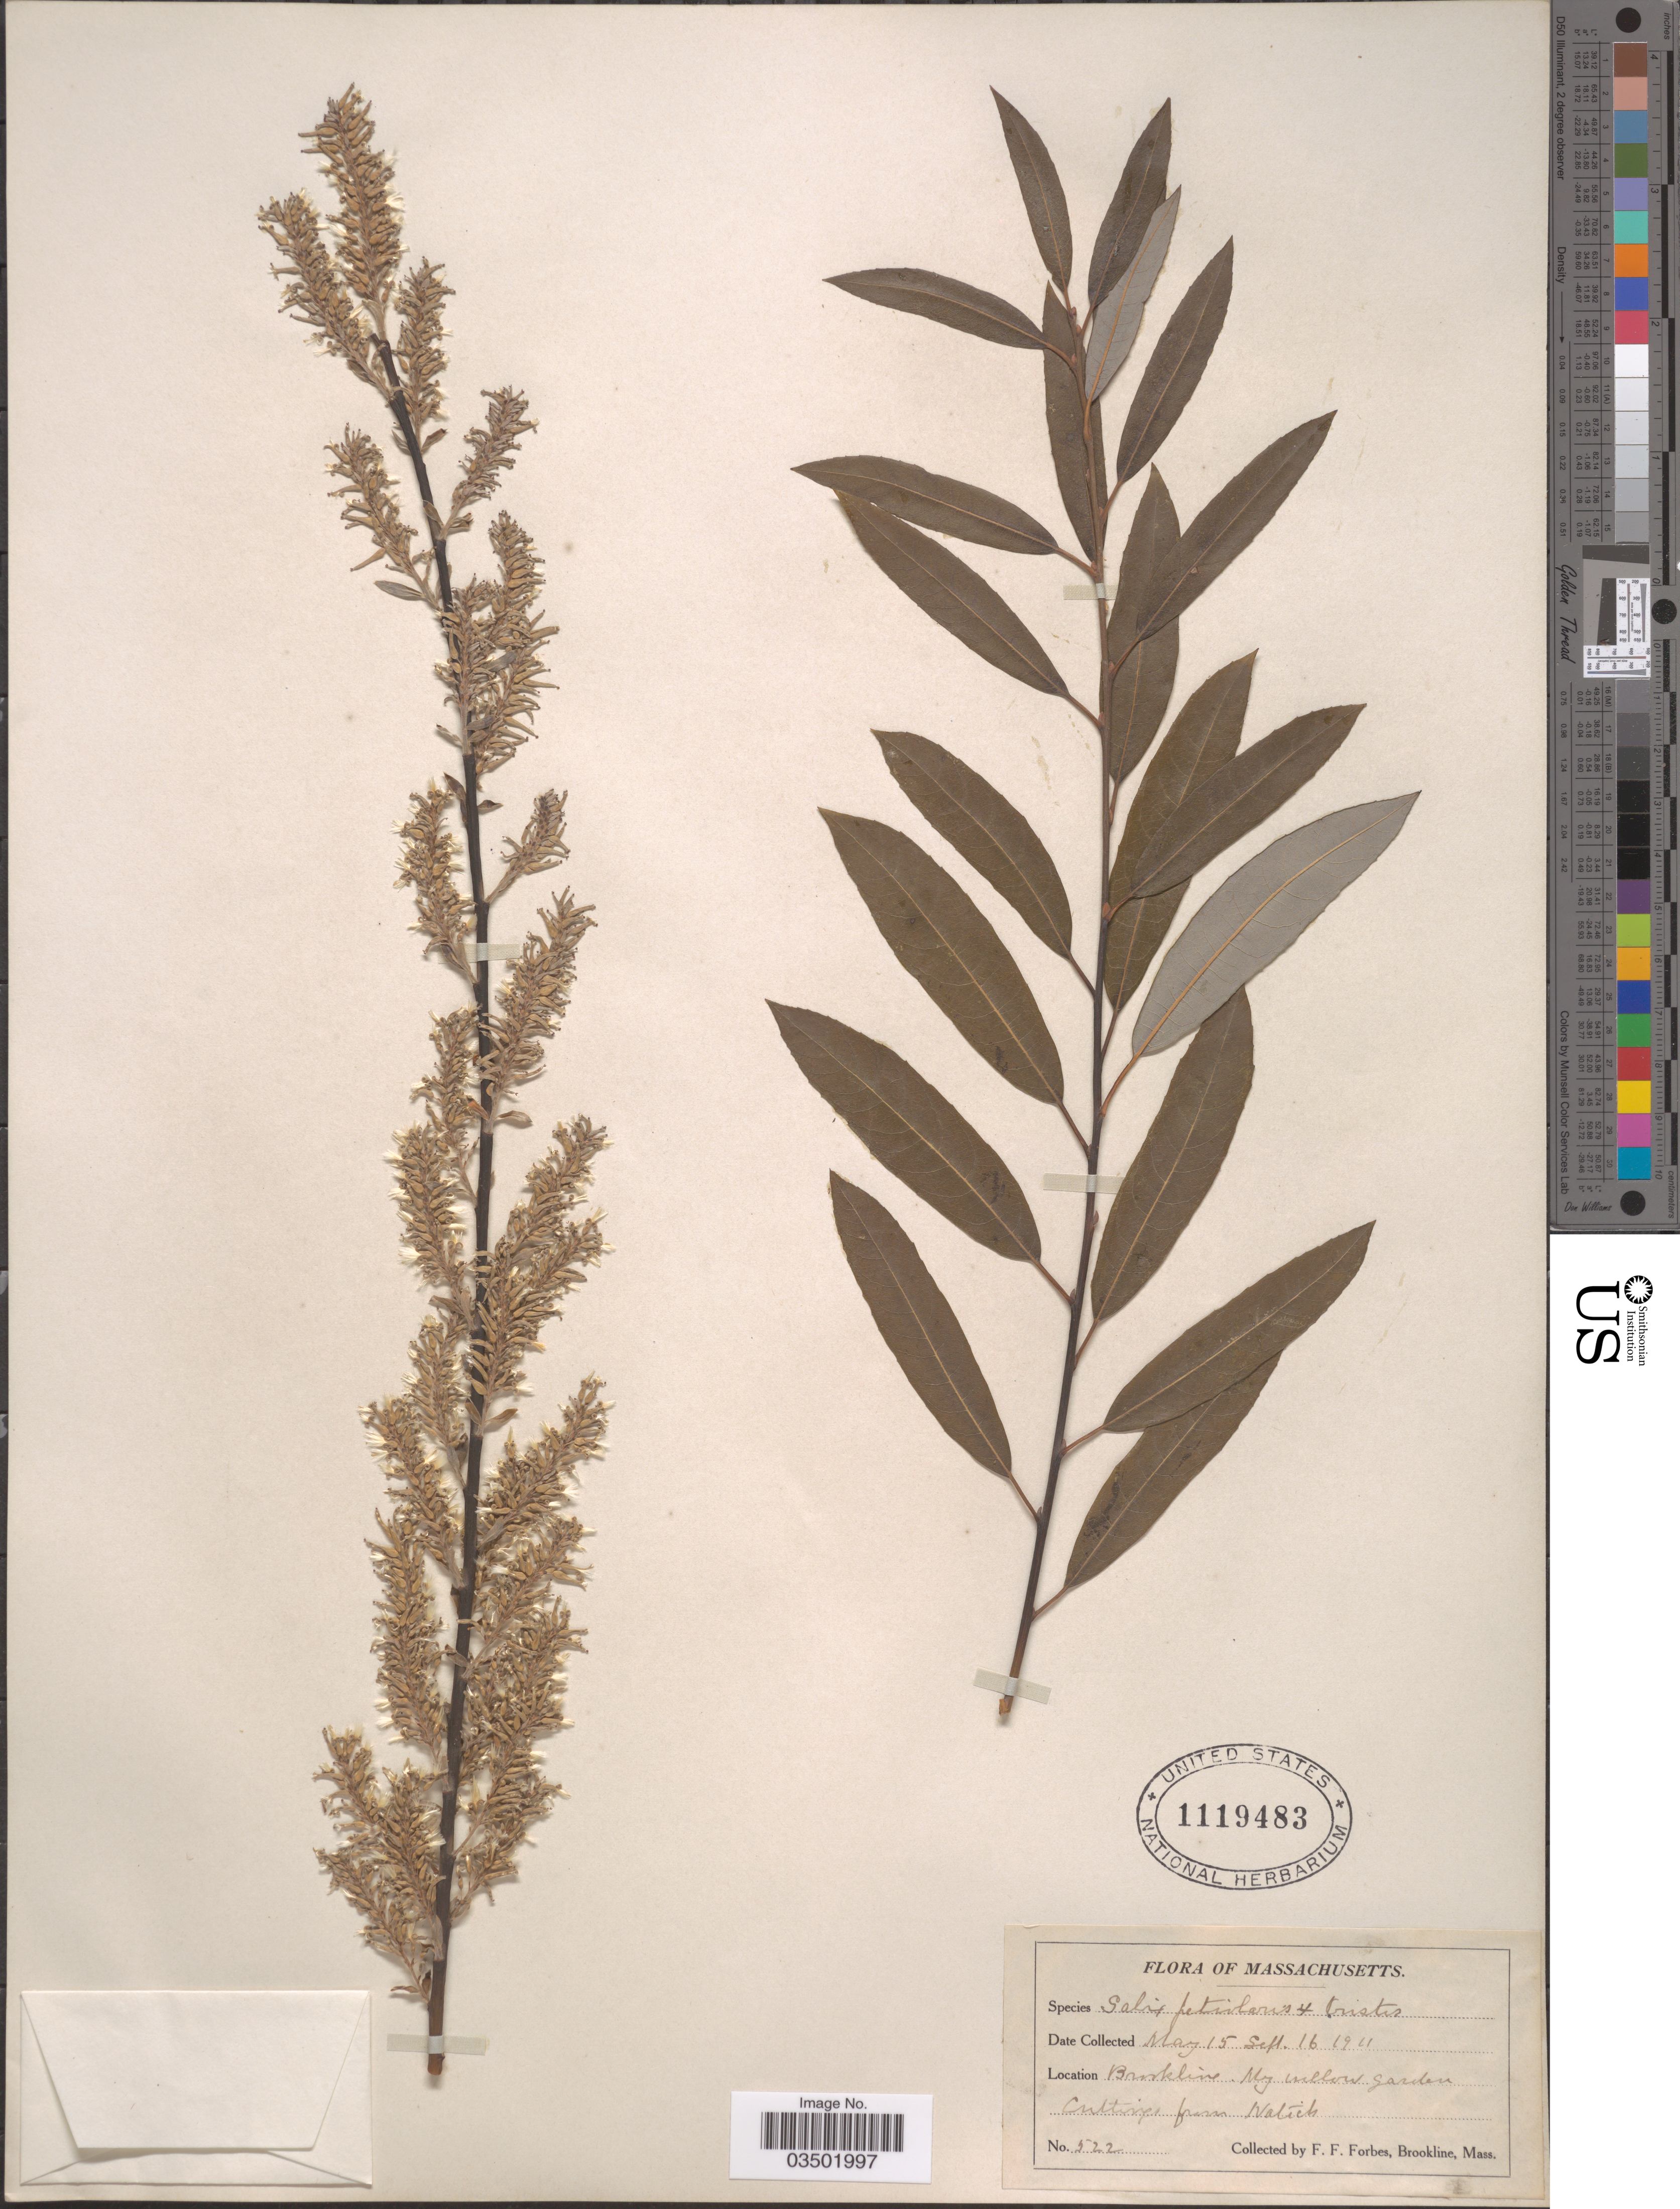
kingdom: Plantae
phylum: Tracheophyta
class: Magnoliopsida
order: Malpighiales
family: Salicaceae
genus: Salix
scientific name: Salix petiolaris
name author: Sm.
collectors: F. Forbes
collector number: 522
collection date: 1911-05-15/1911-09-16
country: United States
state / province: Massachusetts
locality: Brookline. My willow garden. Cuttings from Natick.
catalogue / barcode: US 1119483